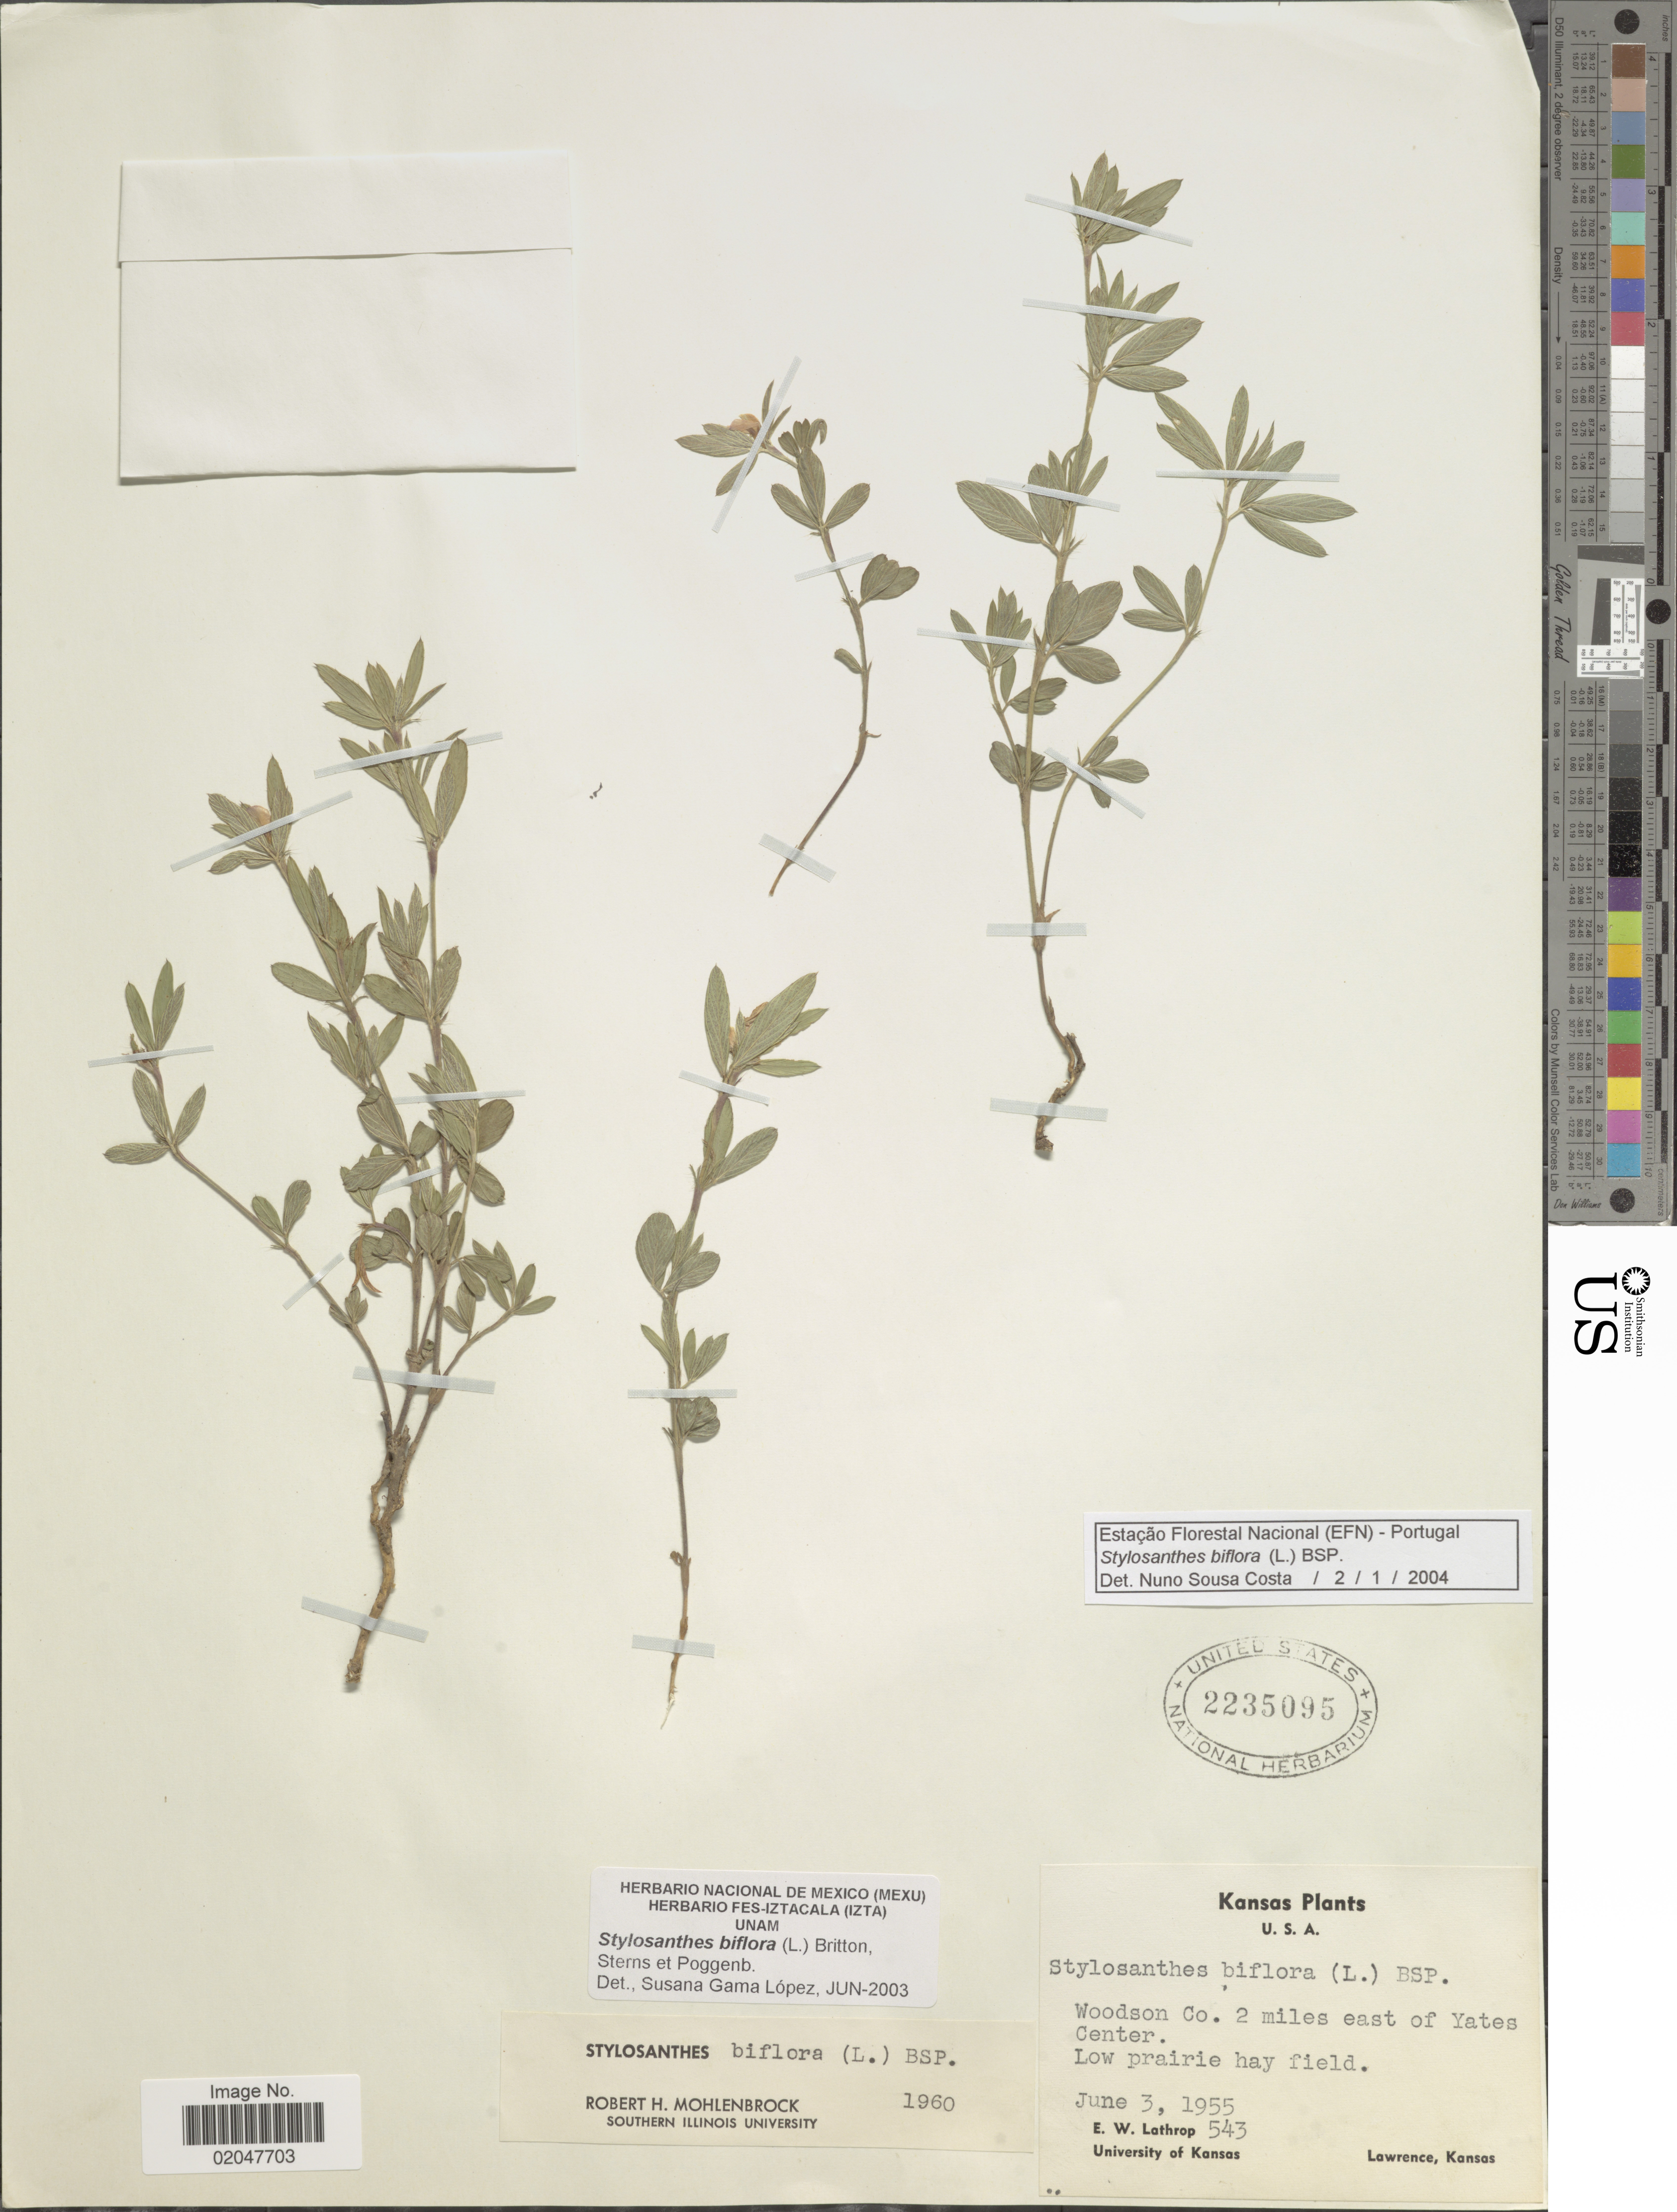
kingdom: Plantae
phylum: Tracheophyta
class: Magnoliopsida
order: Fabales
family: Fabaceae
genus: Stylosanthes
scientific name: Stylosanthes biflora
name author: (L.) Britton et al.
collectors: E. W. Lathrop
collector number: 543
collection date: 1955-06-03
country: United States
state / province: Kansas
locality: U.S.A., Woodson Co., 2 miles east of Yates Center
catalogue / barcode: US 2235095